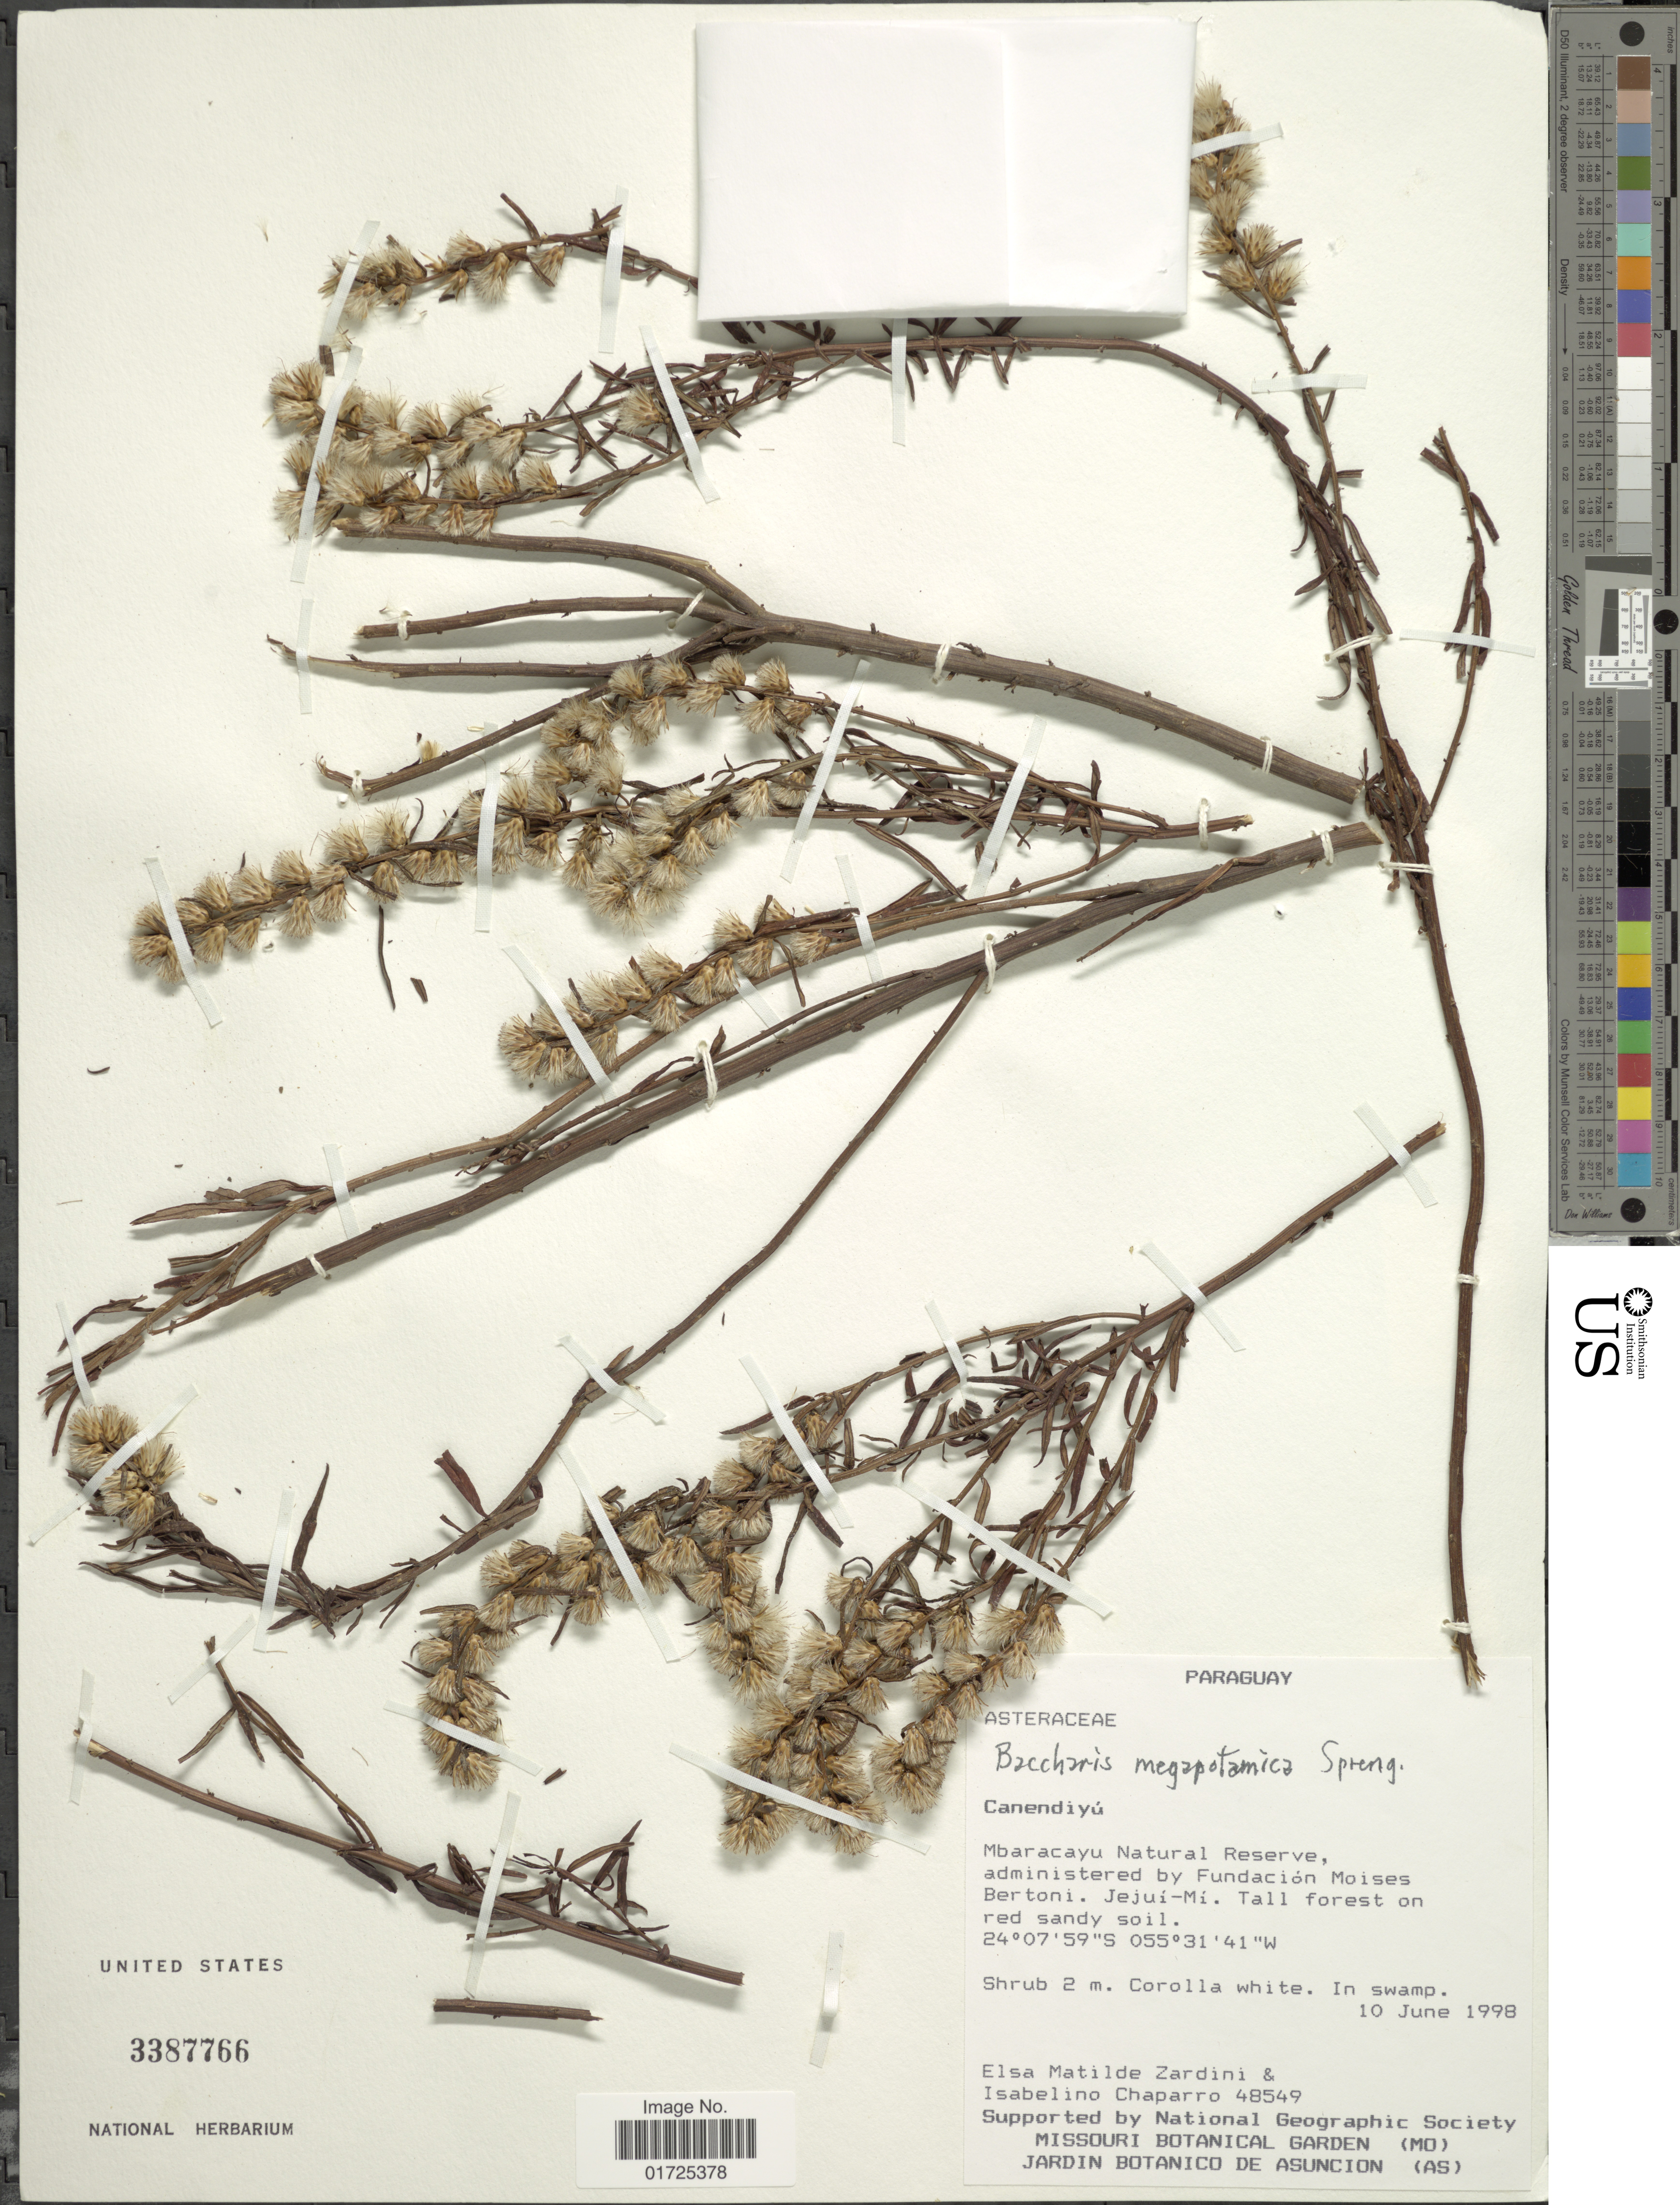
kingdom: Plantae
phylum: Tracheophyta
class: Magnoliopsida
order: Asterales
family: Asteraceae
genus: Baccharis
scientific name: Baccharis megapotamica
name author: Spreng.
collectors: E. M. Zardini & I. Chaparro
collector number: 48549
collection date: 1998-06-10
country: Paraguay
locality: Canendiyú. Mbaracayu Natural Reserve, administered by Fundación Moises Bertoni. Jejuí-Mi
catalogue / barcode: US 3387766